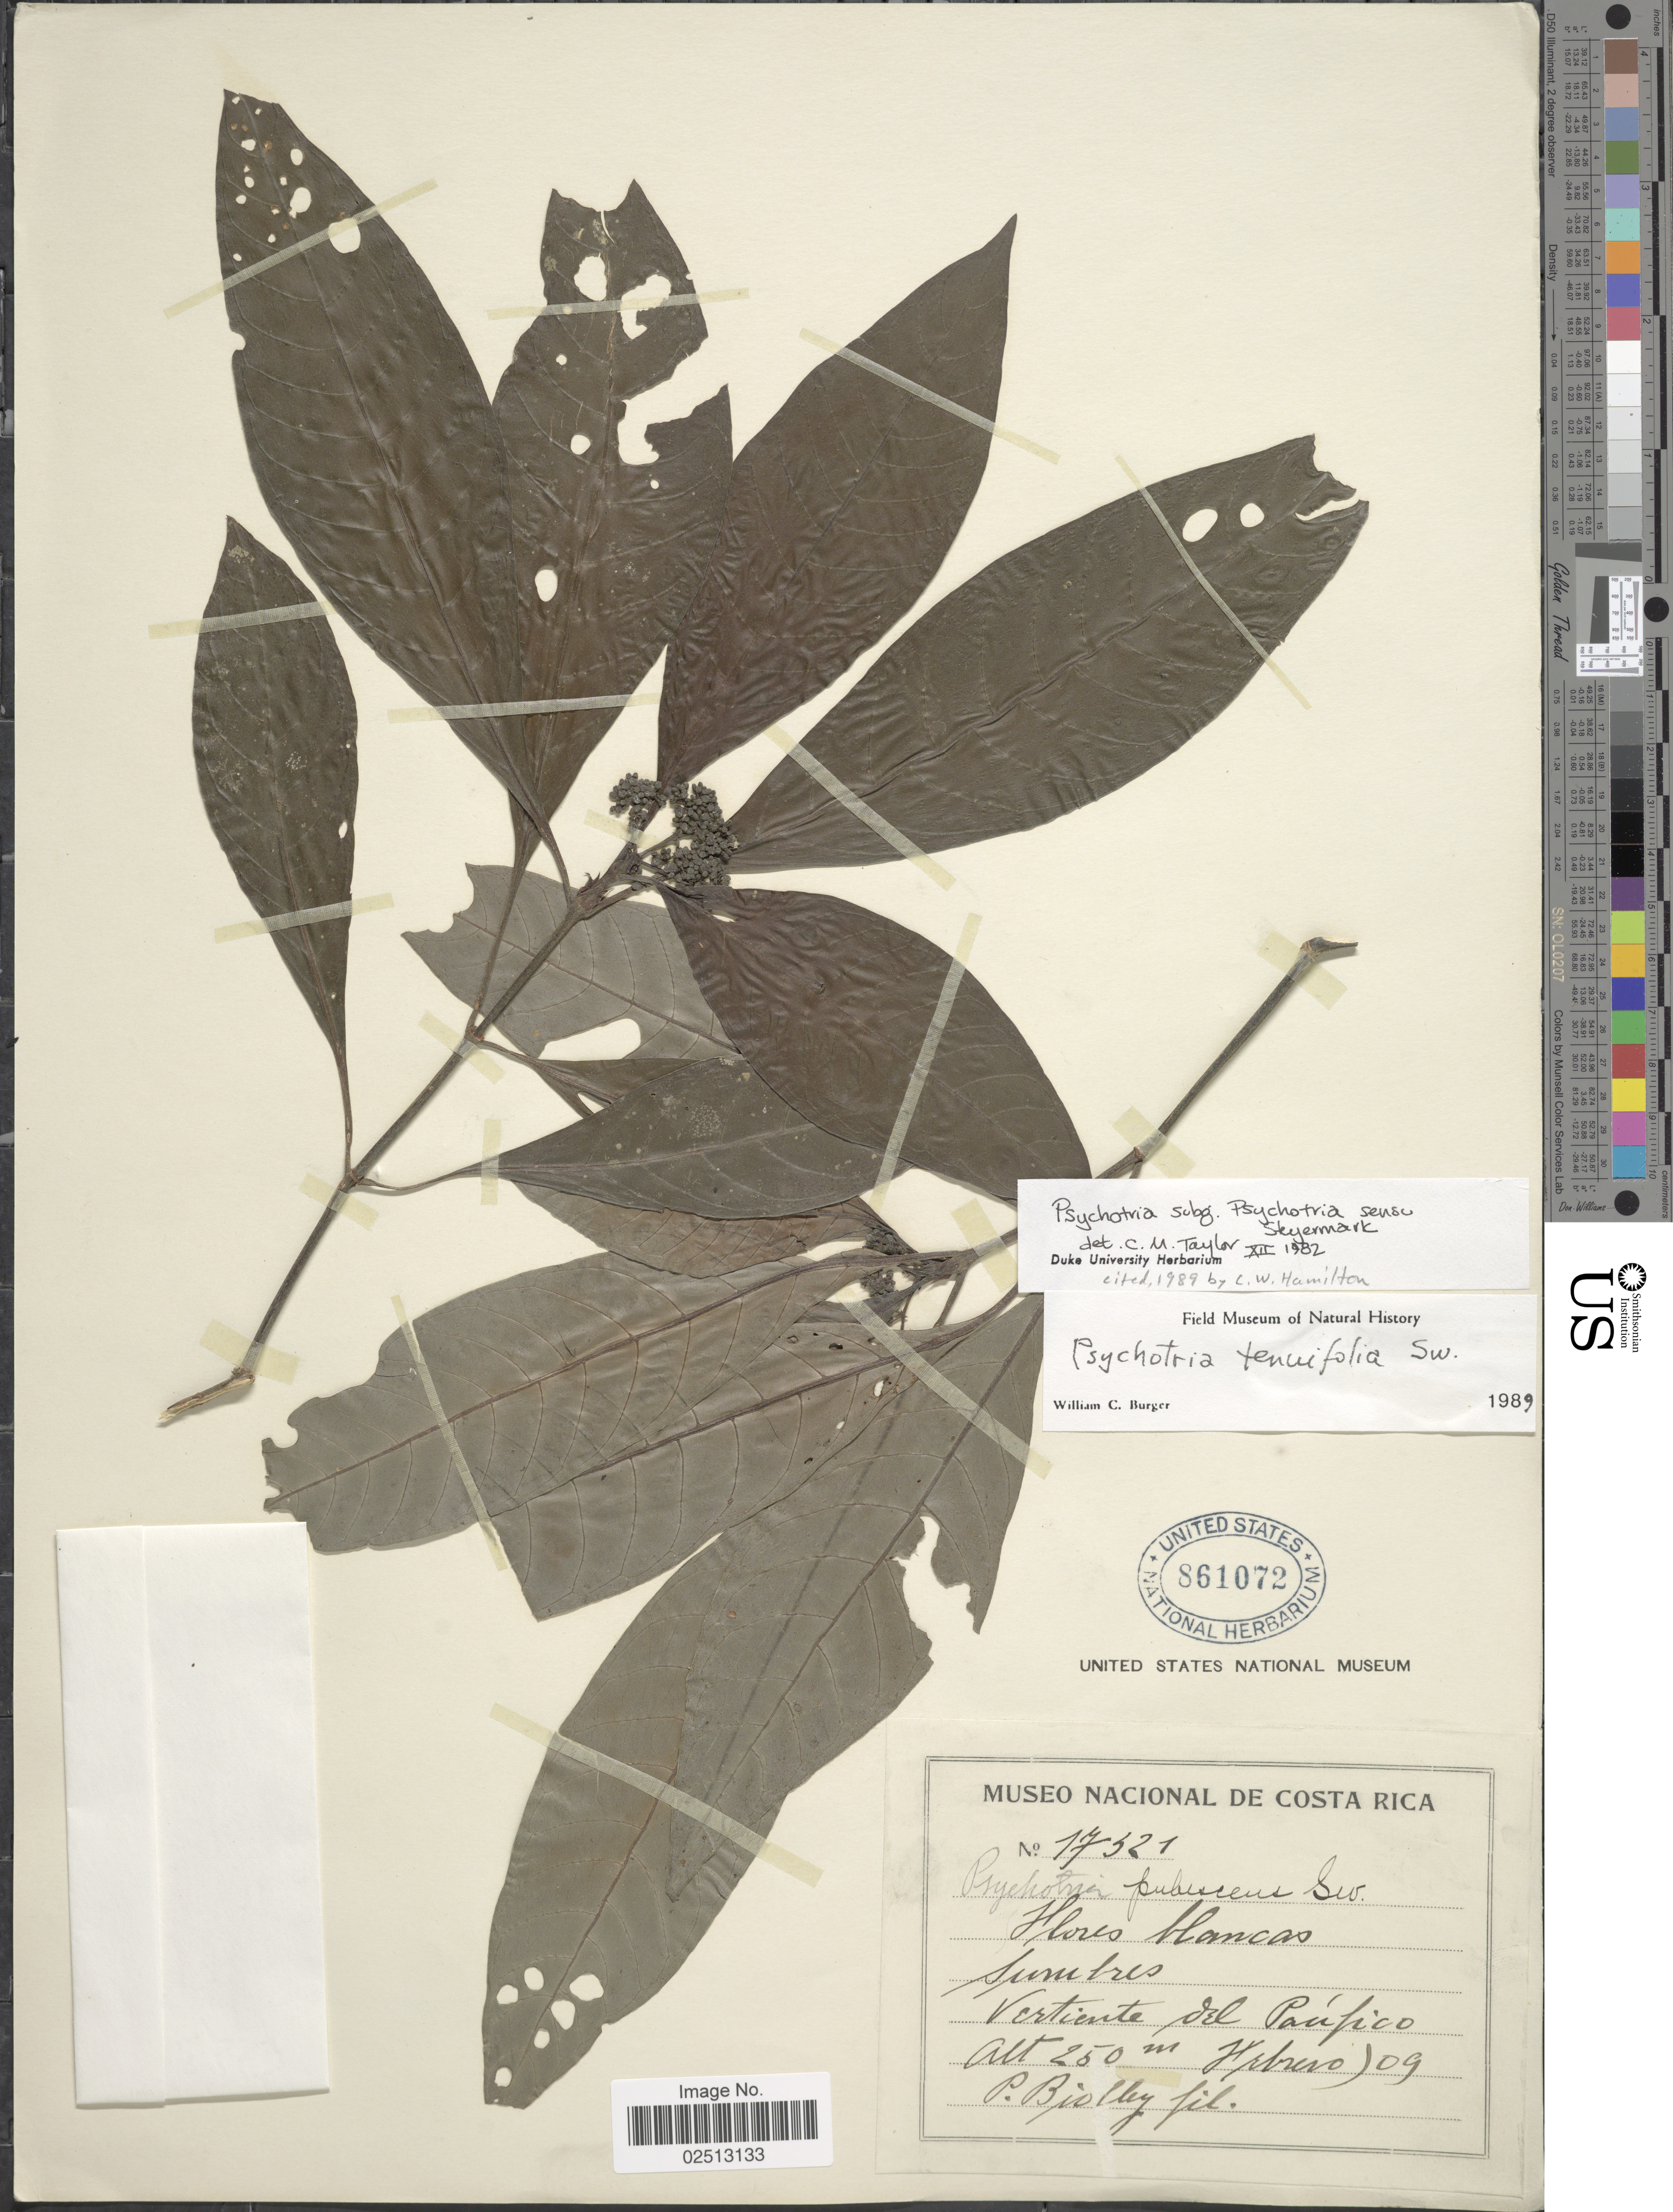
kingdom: Plantae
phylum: Tracheophyta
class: Magnoliopsida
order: Gentianales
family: Rubiaceae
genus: Psychotria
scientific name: Psychotria tenuifolia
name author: Sw.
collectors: P. Biolley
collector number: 17521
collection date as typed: Transcribed d/m/y: /2/9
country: Costa Rica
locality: Surubres, vertiente del Pacífico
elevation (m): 250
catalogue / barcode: US 861072